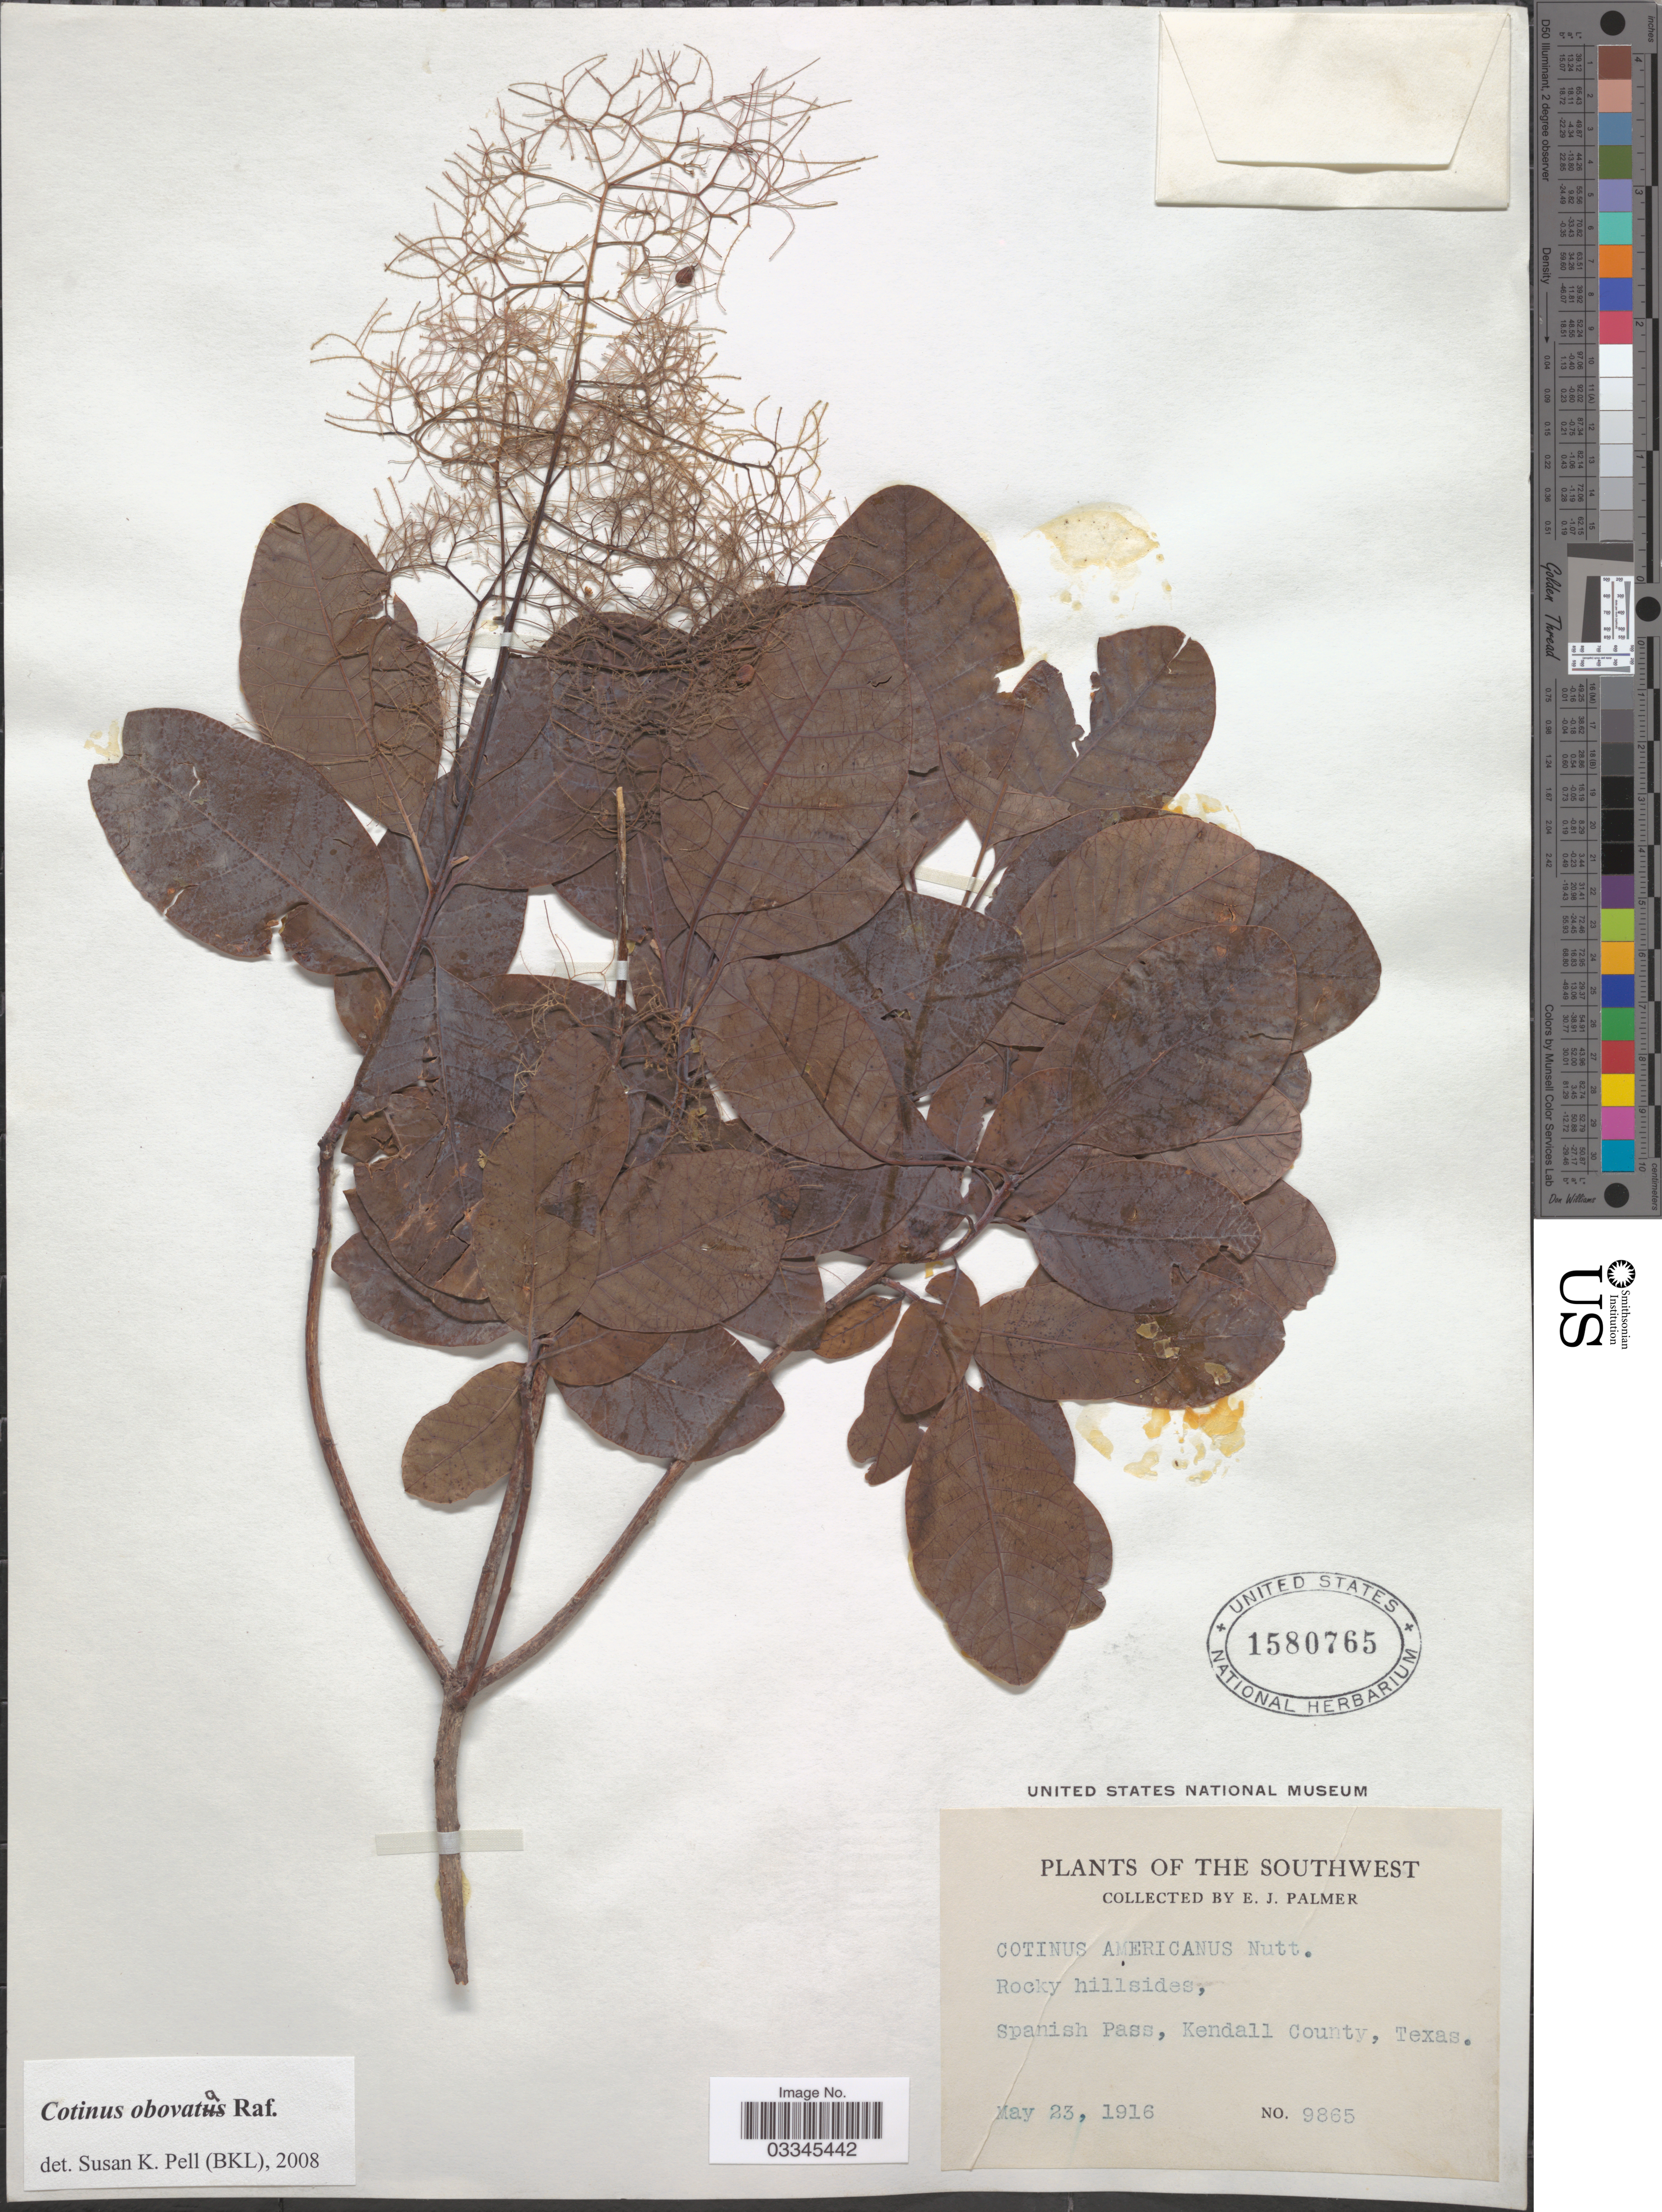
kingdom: Plantae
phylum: Tracheophyta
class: Magnoliopsida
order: Sapindales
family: Anacardiaceae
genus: Cotinus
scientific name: Cotinus obovatus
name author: Raf.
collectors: E. J. Palmer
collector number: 9865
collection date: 1916-05-23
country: United States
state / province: Texas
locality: The Southwest. Spanish Pass, Kendall County.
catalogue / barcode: US 1580765